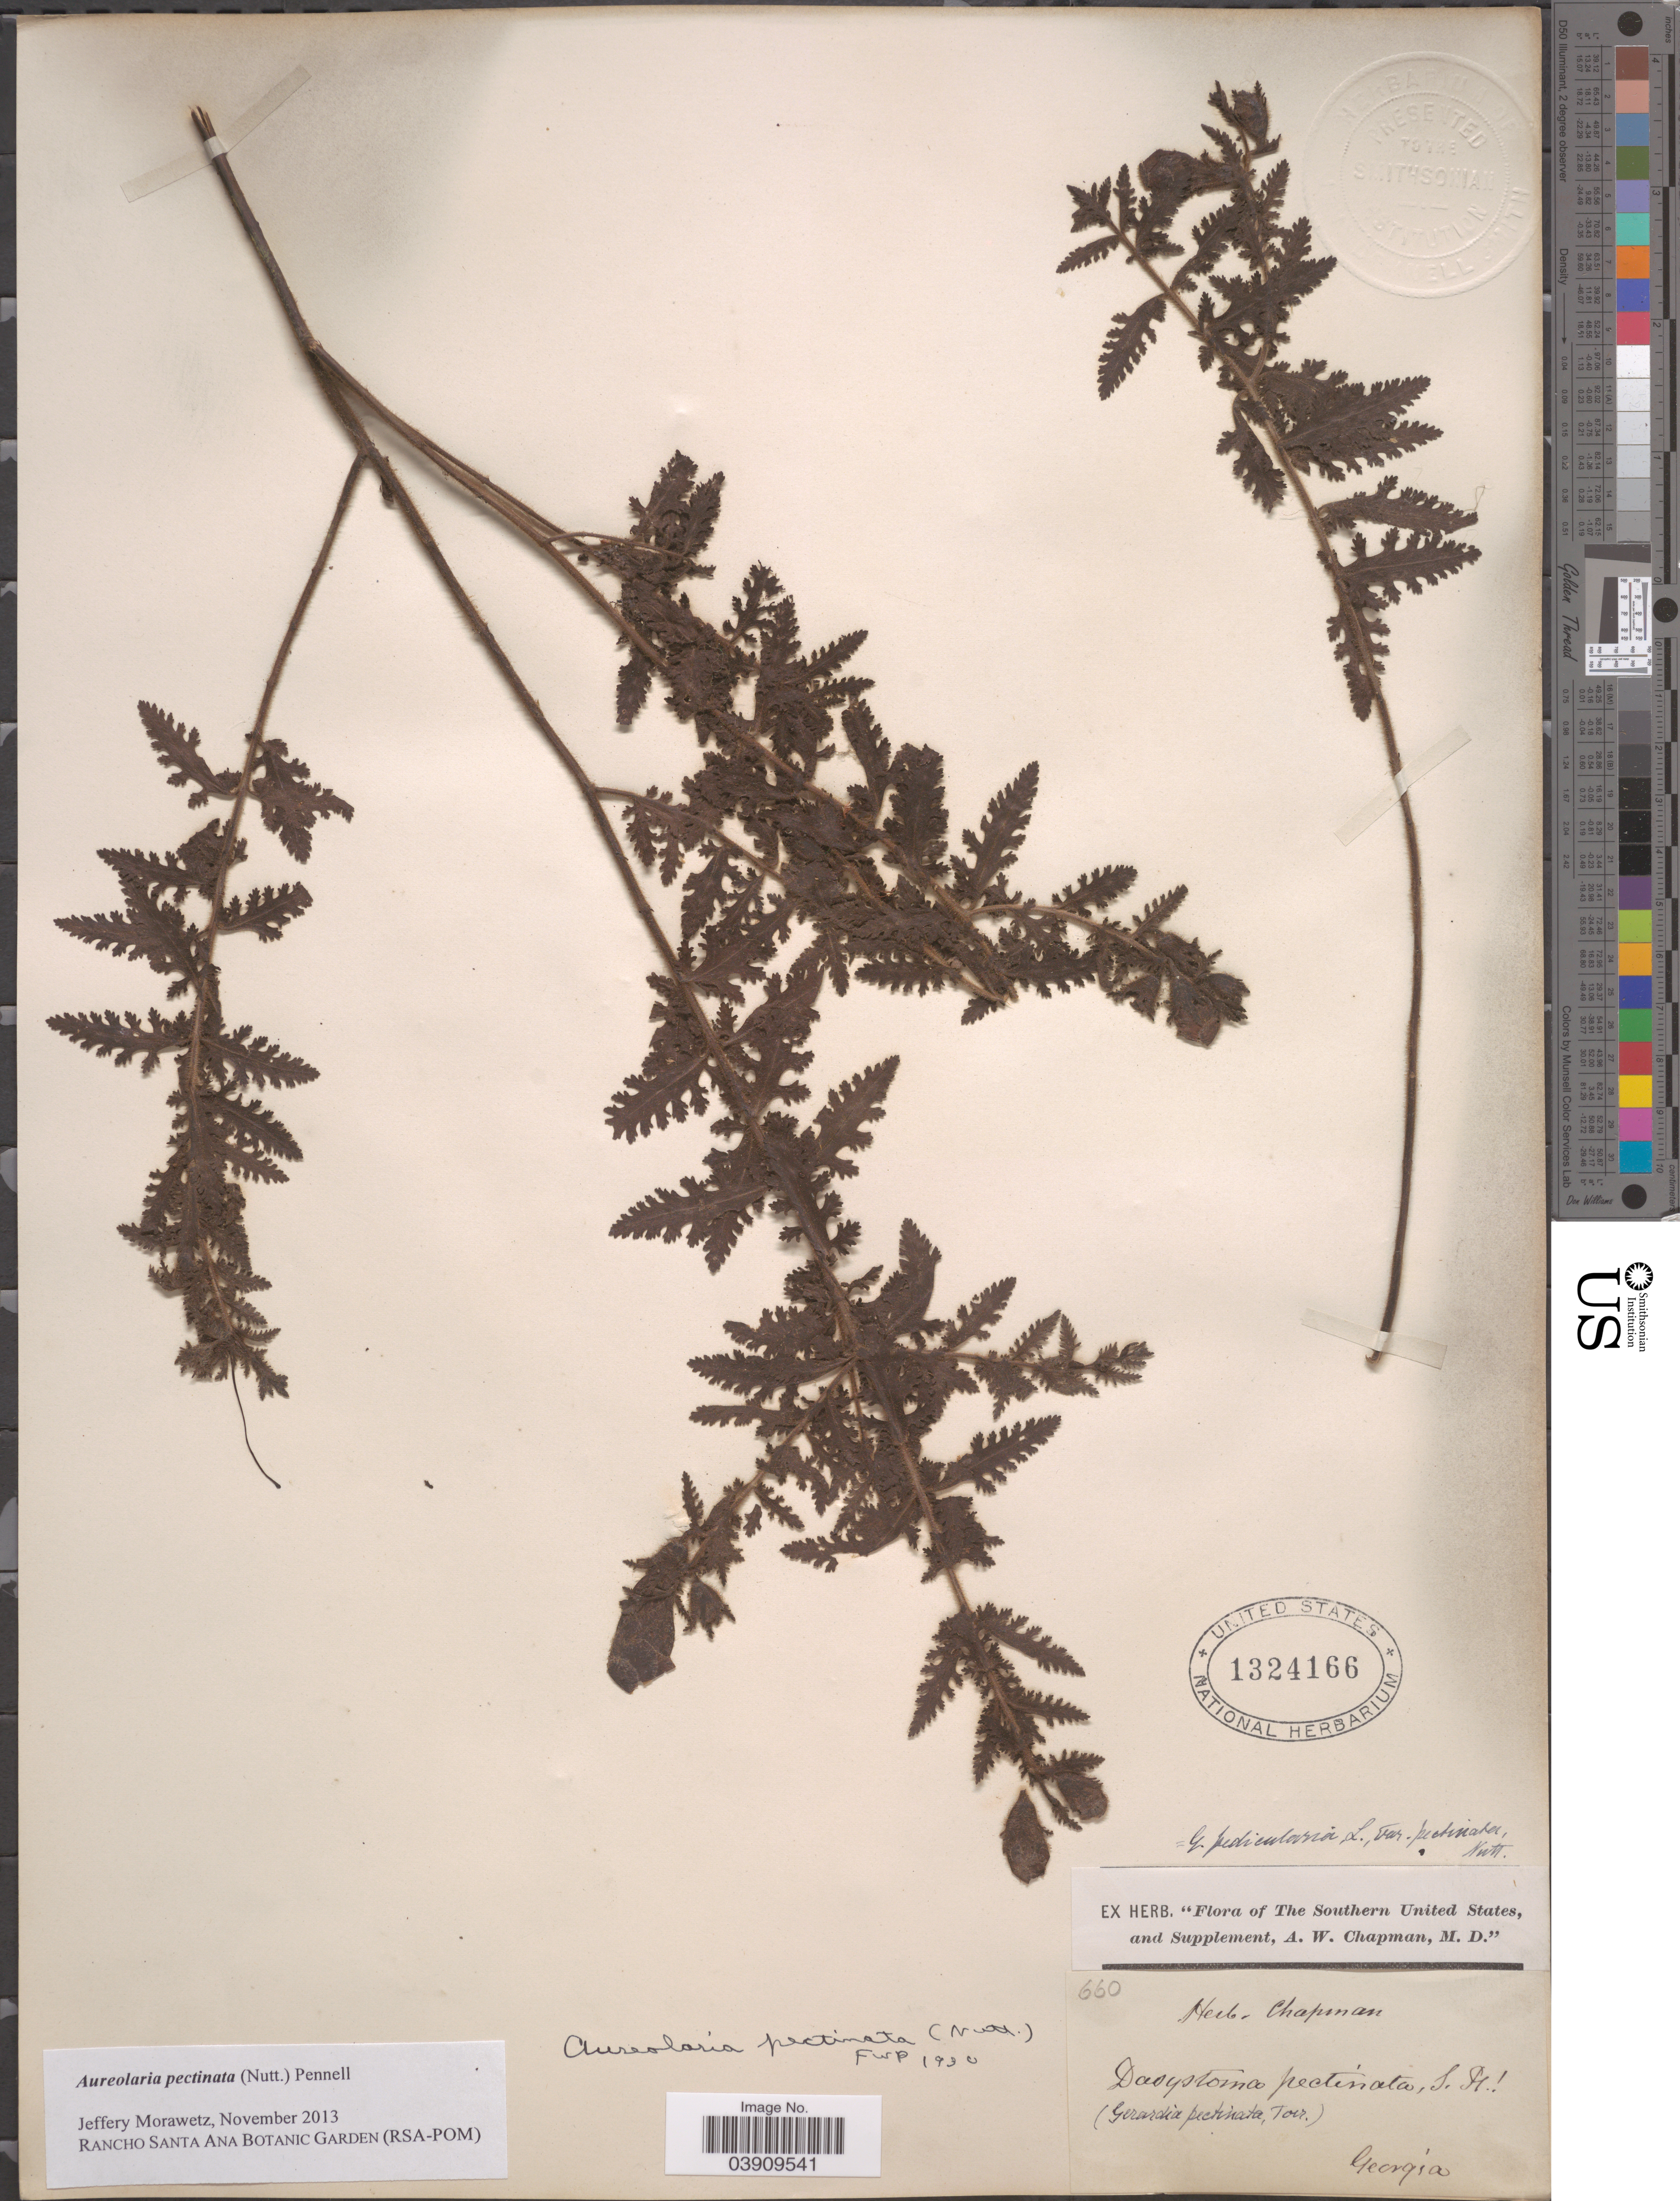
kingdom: Plantae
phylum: Tracheophyta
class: Magnoliopsida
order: Lamiales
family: Orobanchaceae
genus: Aureolaria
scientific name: Aureolaria pectinata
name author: (Nutt.) Pennell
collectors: ex herb. A.W. Chapman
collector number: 660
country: United States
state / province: Georgia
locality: The Southern United States.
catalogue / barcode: US 1324166